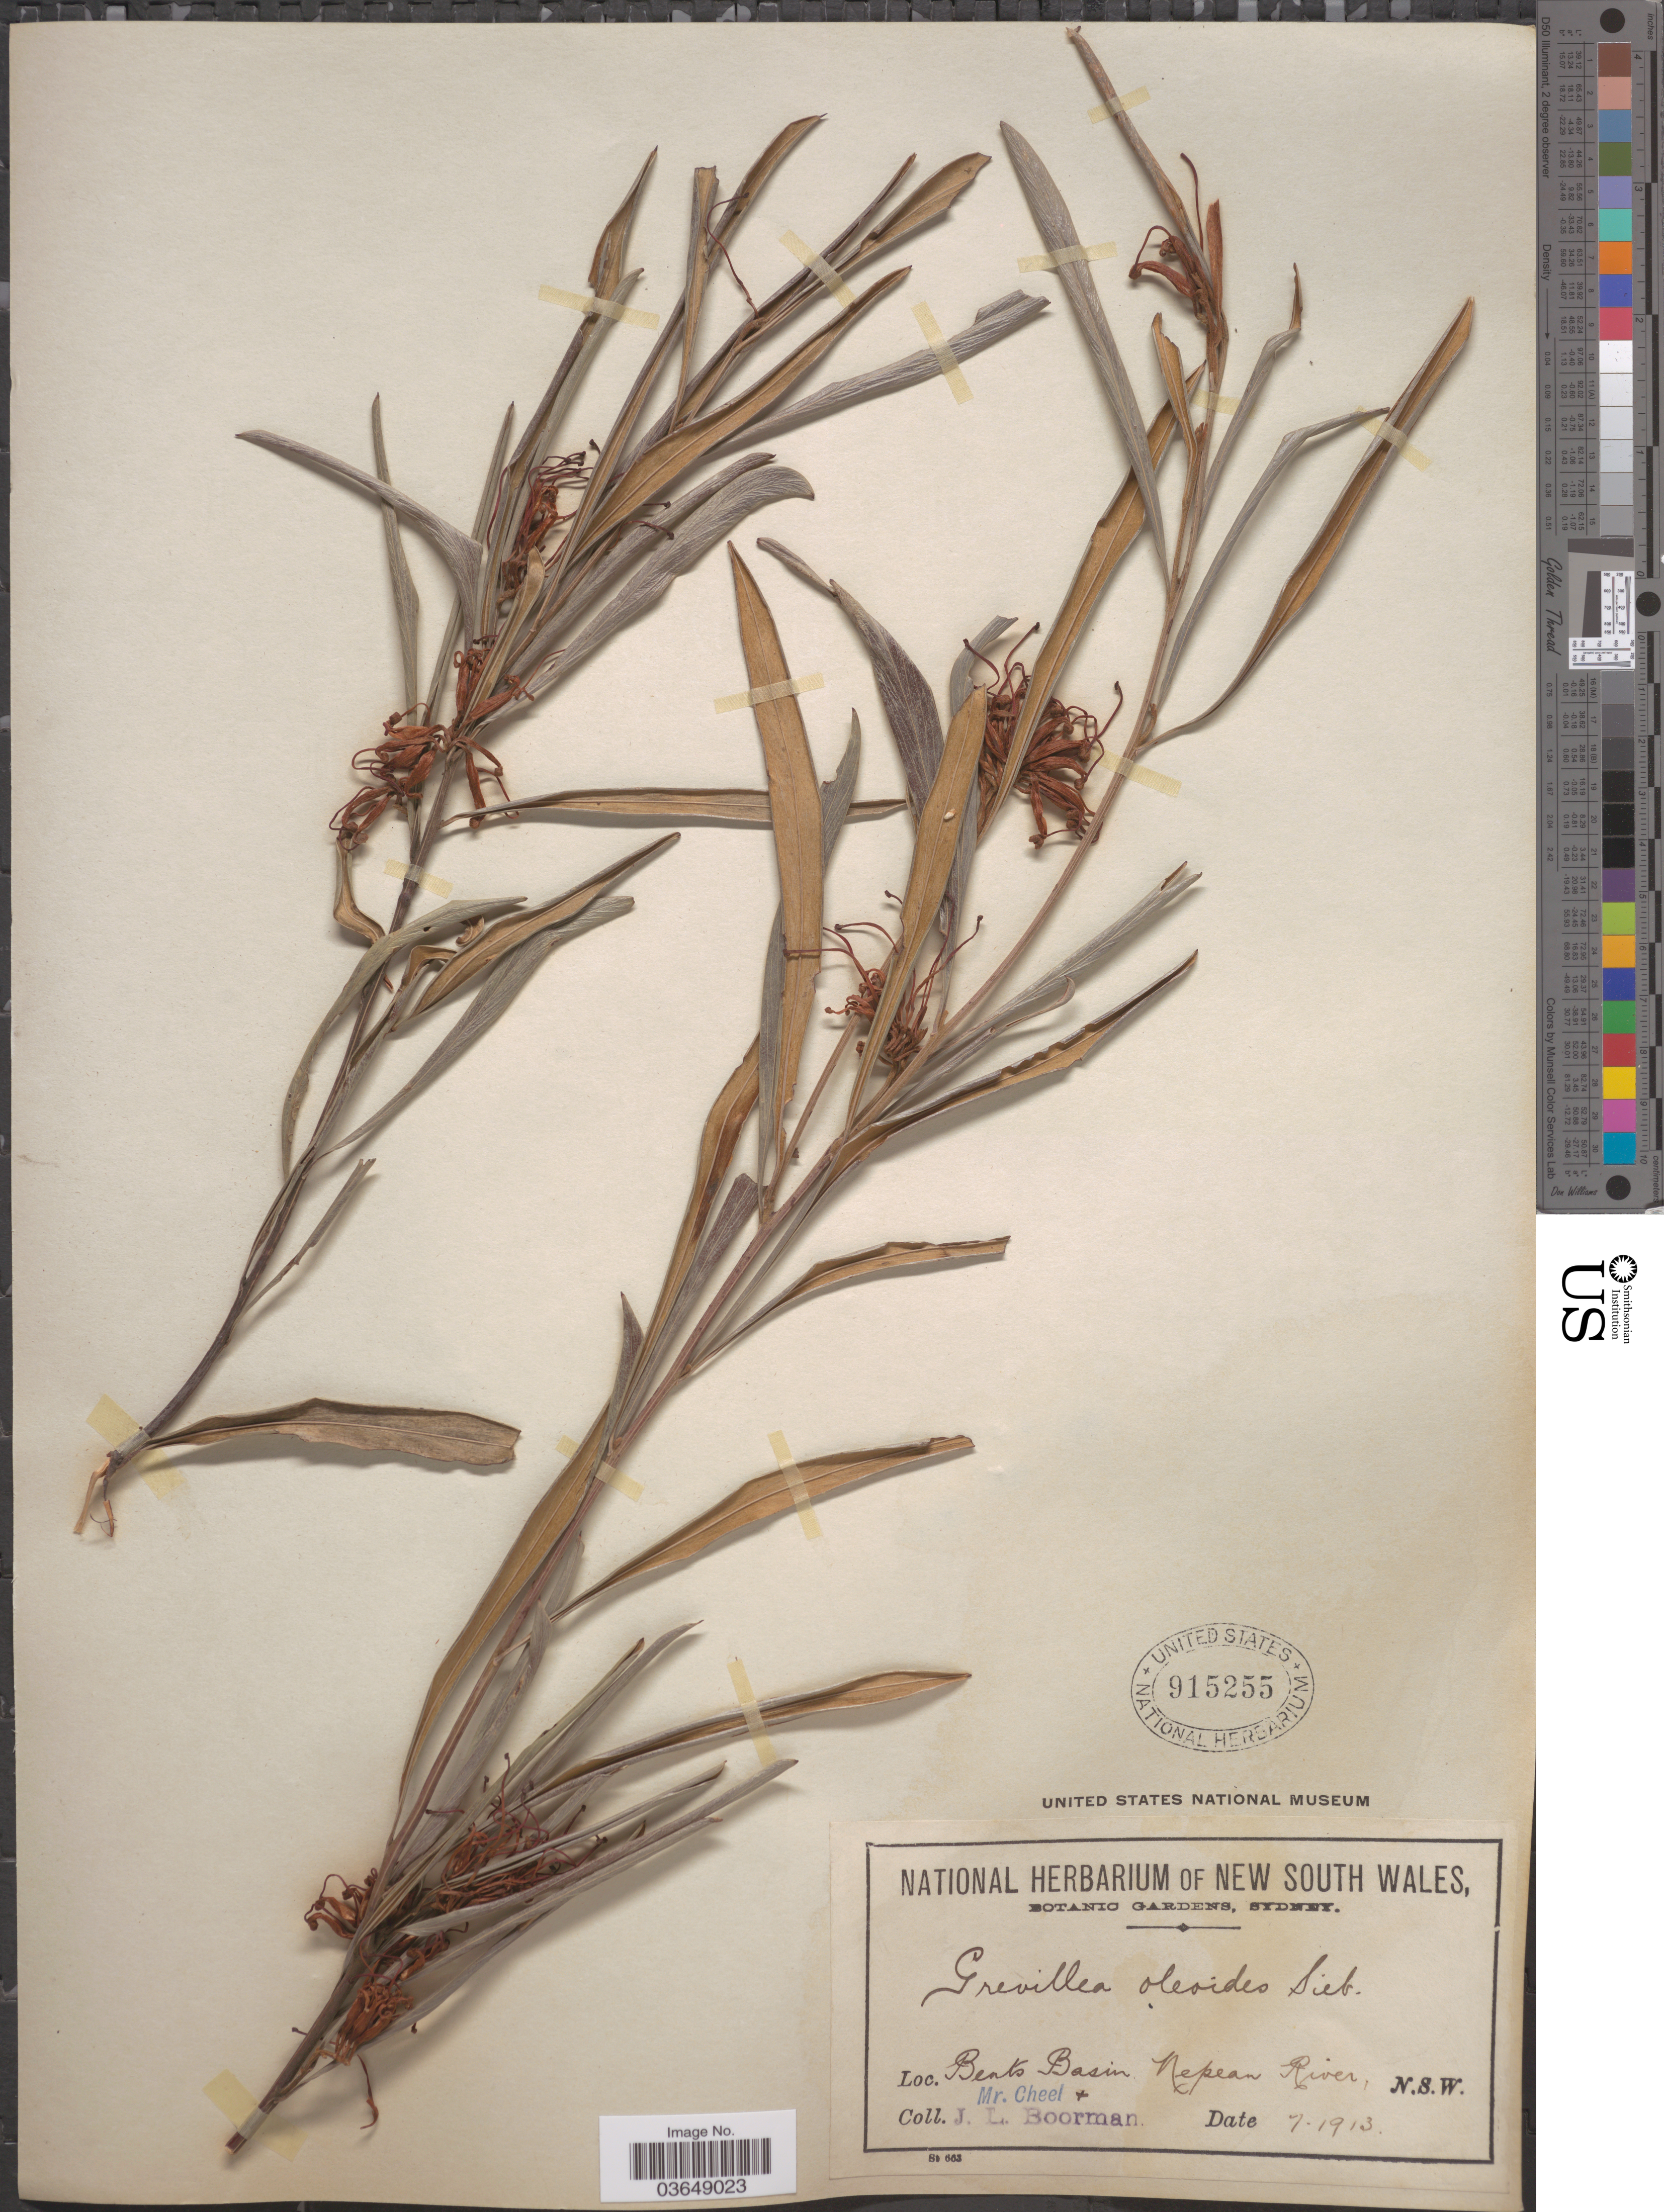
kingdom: Plantae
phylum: Tracheophyta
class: Magnoliopsida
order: Proteales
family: Proteaceae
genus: Grevillea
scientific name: Grevillea oleoides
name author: Sieber ex Schult.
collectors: Mr. Cheel & J. Boorman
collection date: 1913-07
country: Australia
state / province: New South Wales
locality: Beats Basin. Nepean River.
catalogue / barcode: US 915255